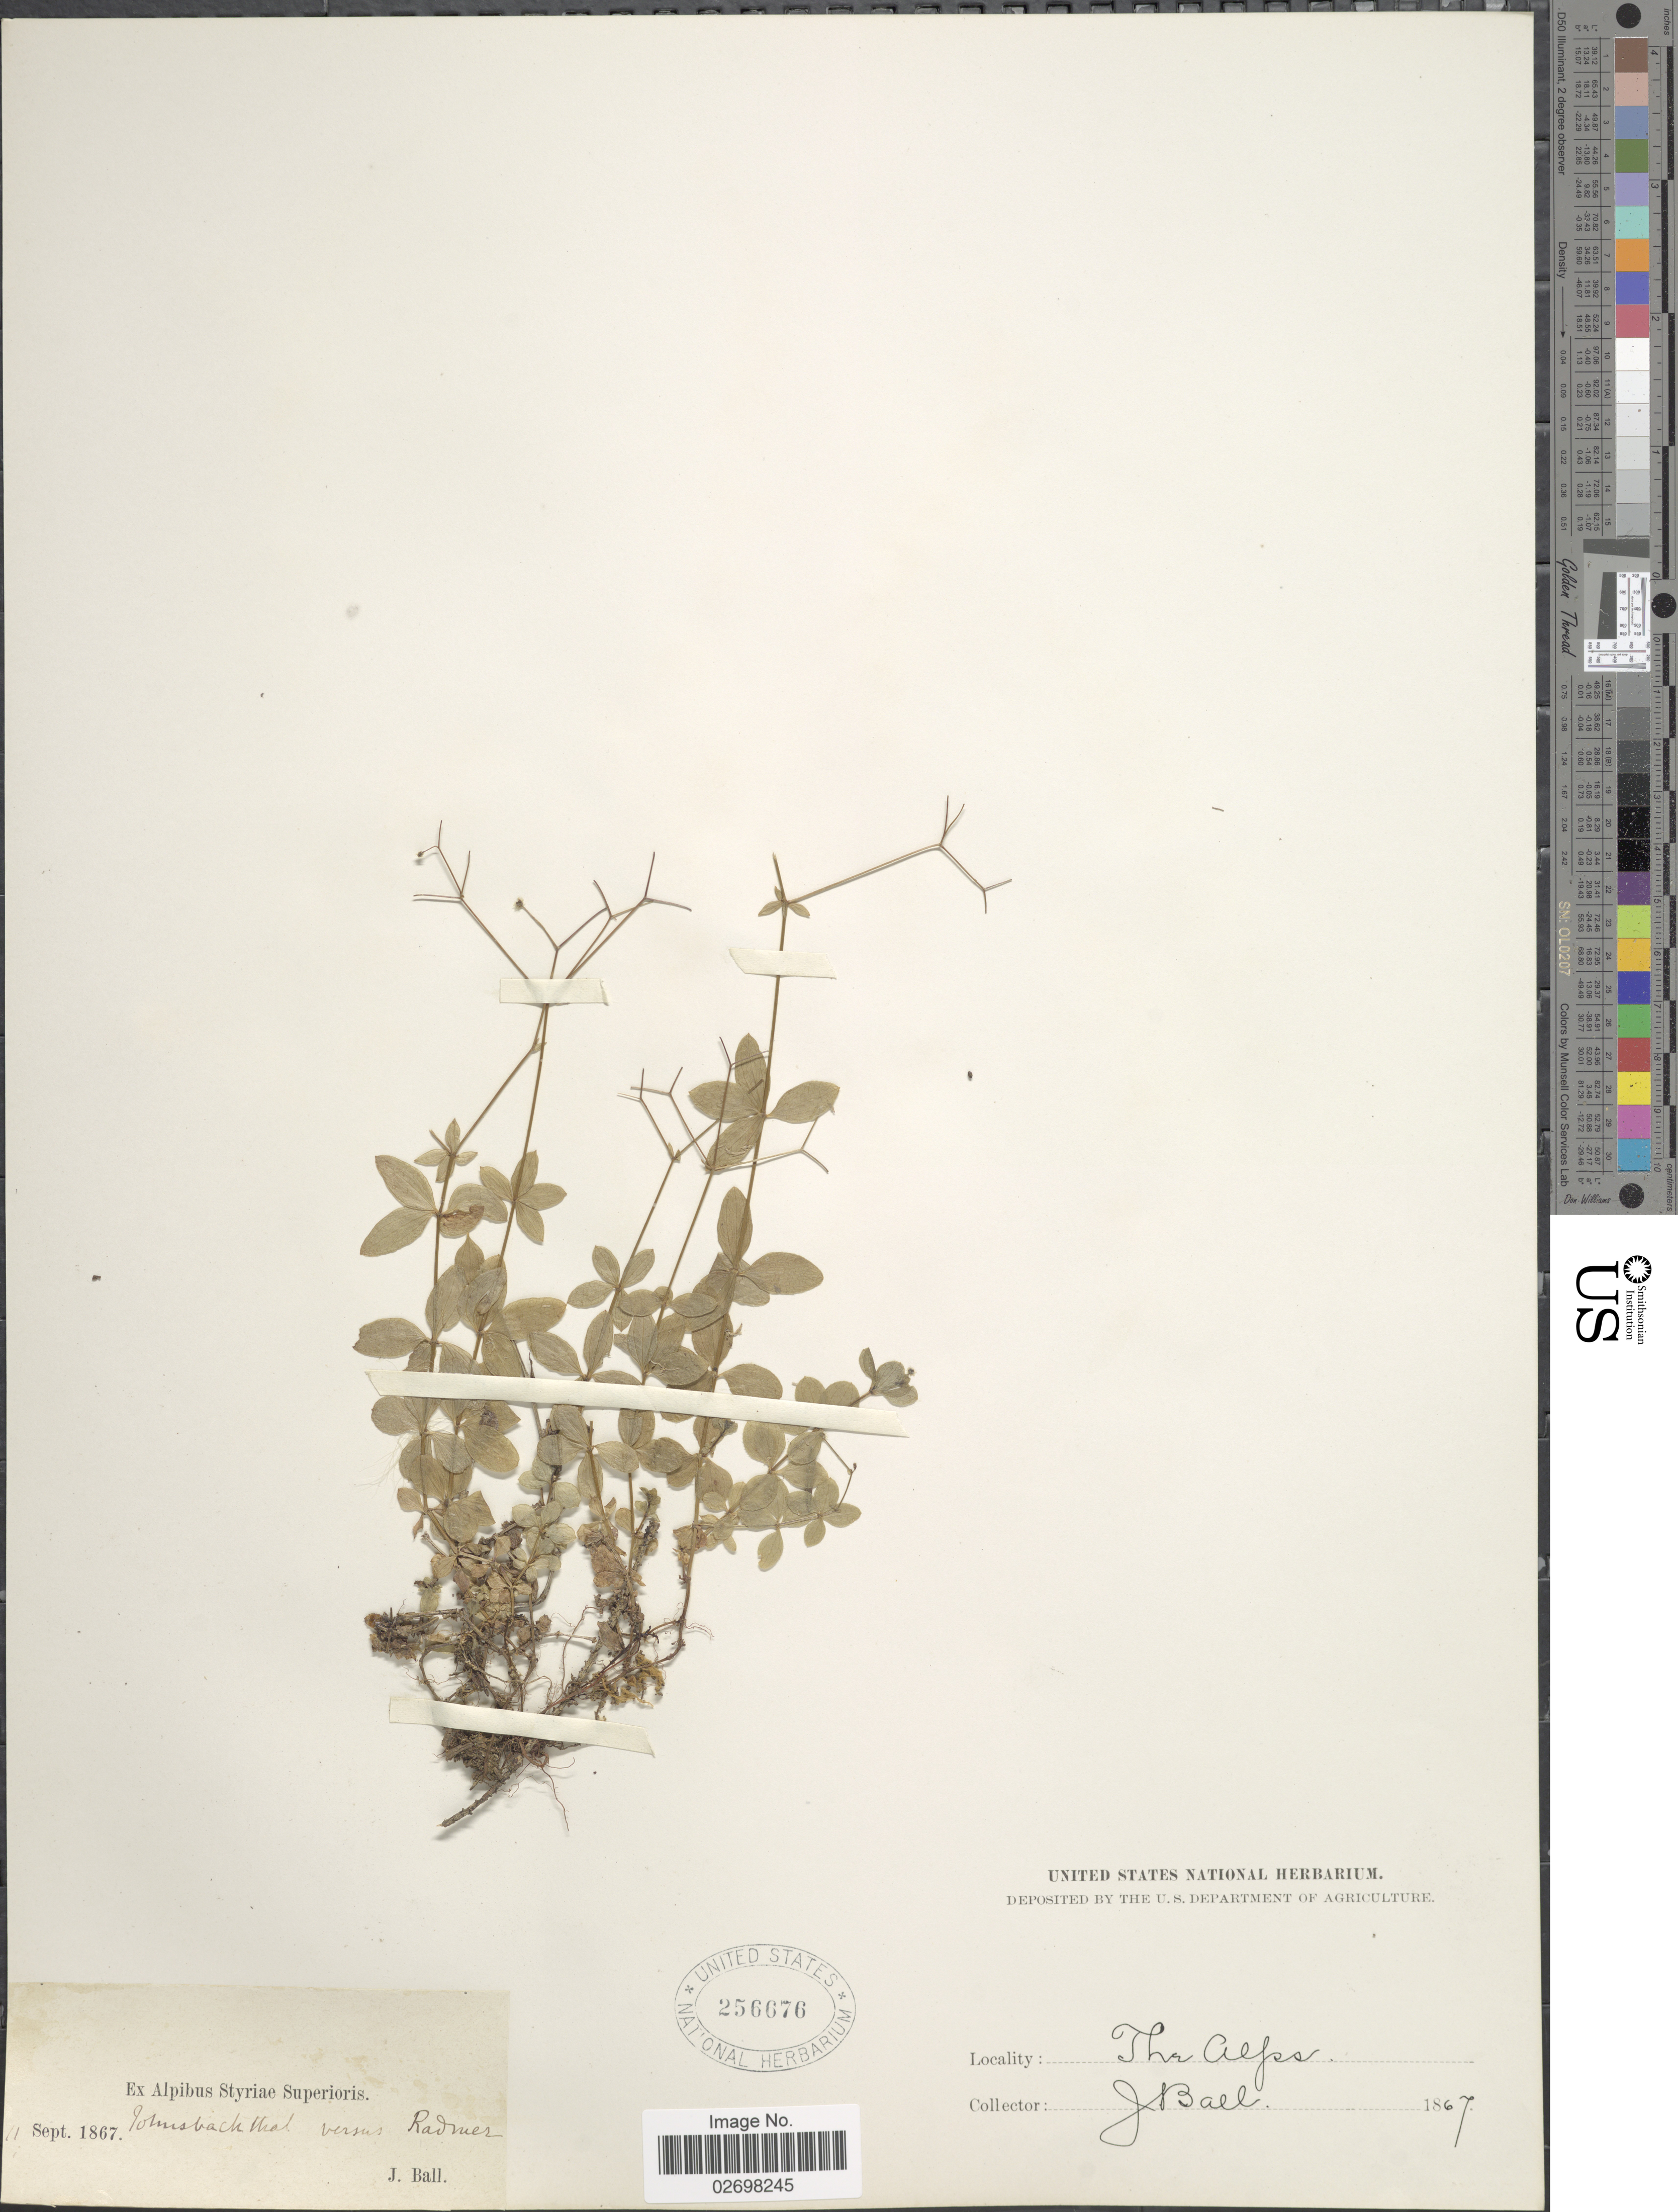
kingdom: Plantae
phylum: Tracheophyta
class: Magnoliopsida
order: Gentianales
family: Rubiaceae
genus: Galium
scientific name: Galium sp.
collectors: J. Ball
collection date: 1867-09-11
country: Austria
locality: Alpibus Styriae Superioris, The Alps, Radmer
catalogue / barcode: US 256676